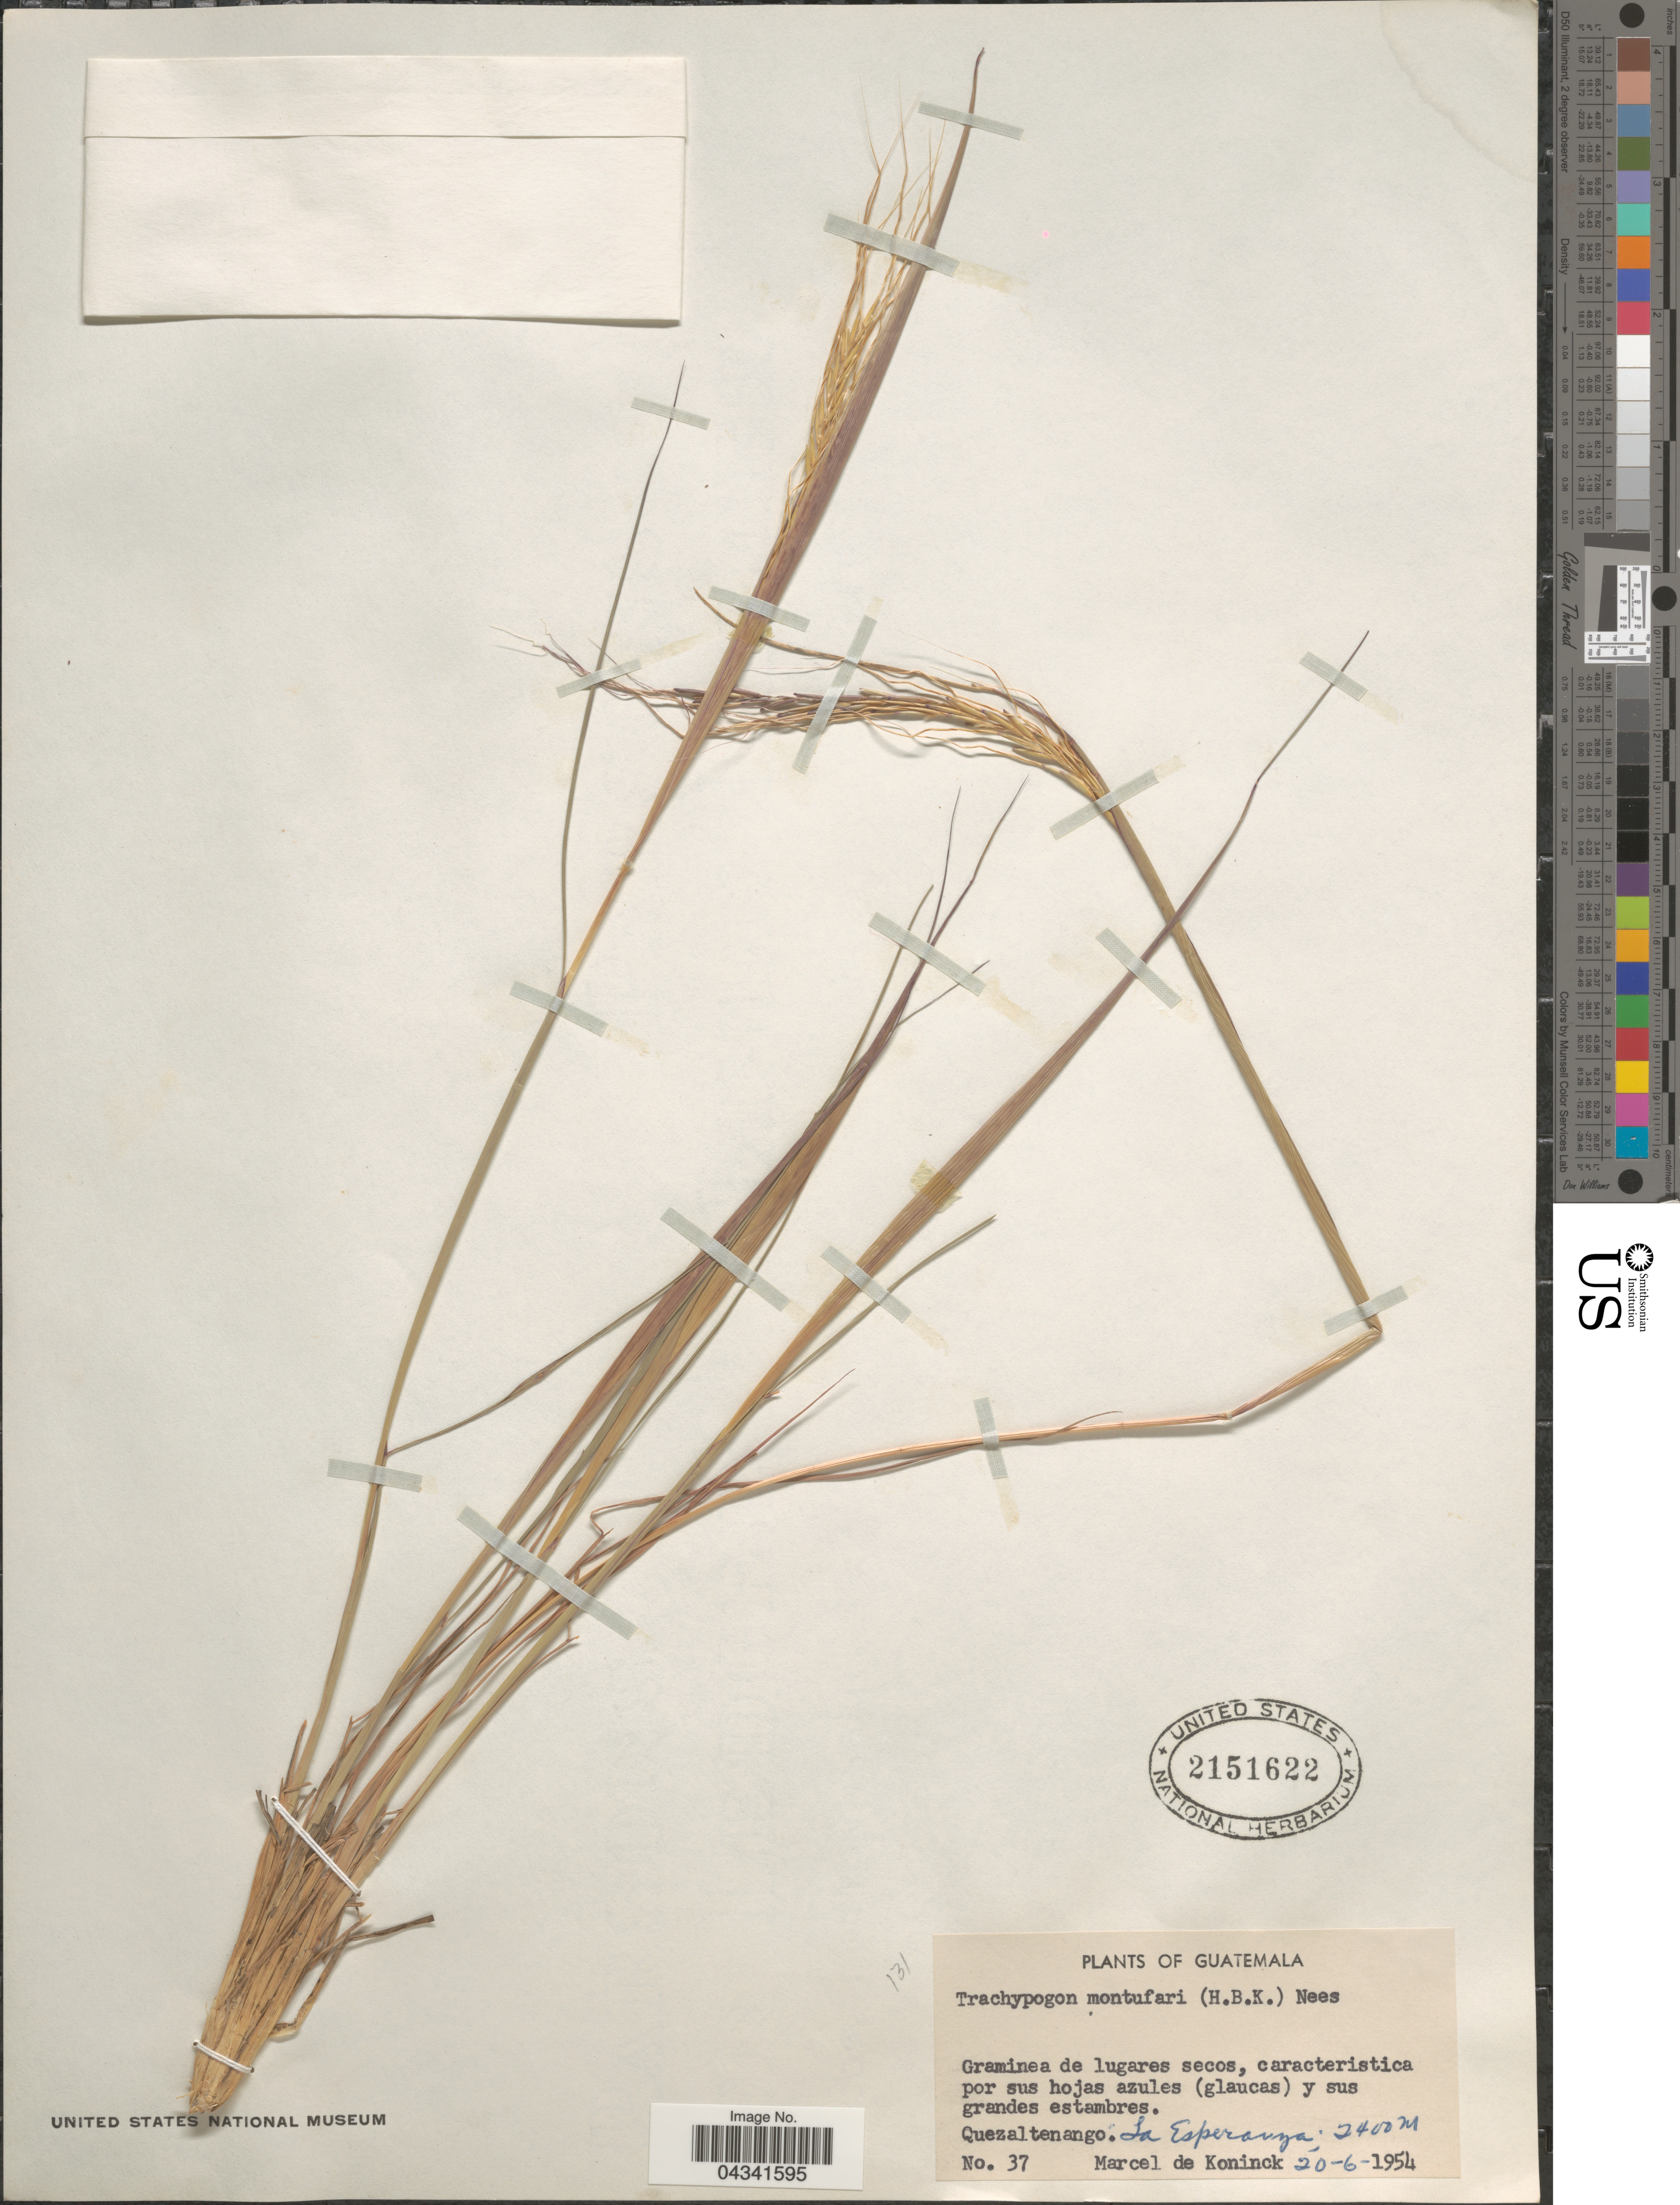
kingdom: Plantae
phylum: Tracheophyta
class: Liliopsida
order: Poales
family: Poaceae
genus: Trachypogon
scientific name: Trachypogon spicatus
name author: (L. f.) Kuntze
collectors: M. de Konick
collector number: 37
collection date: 1954-06-20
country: Guatemala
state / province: Quetzaltenango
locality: La Esperanza.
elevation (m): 2400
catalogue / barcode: US 2151622